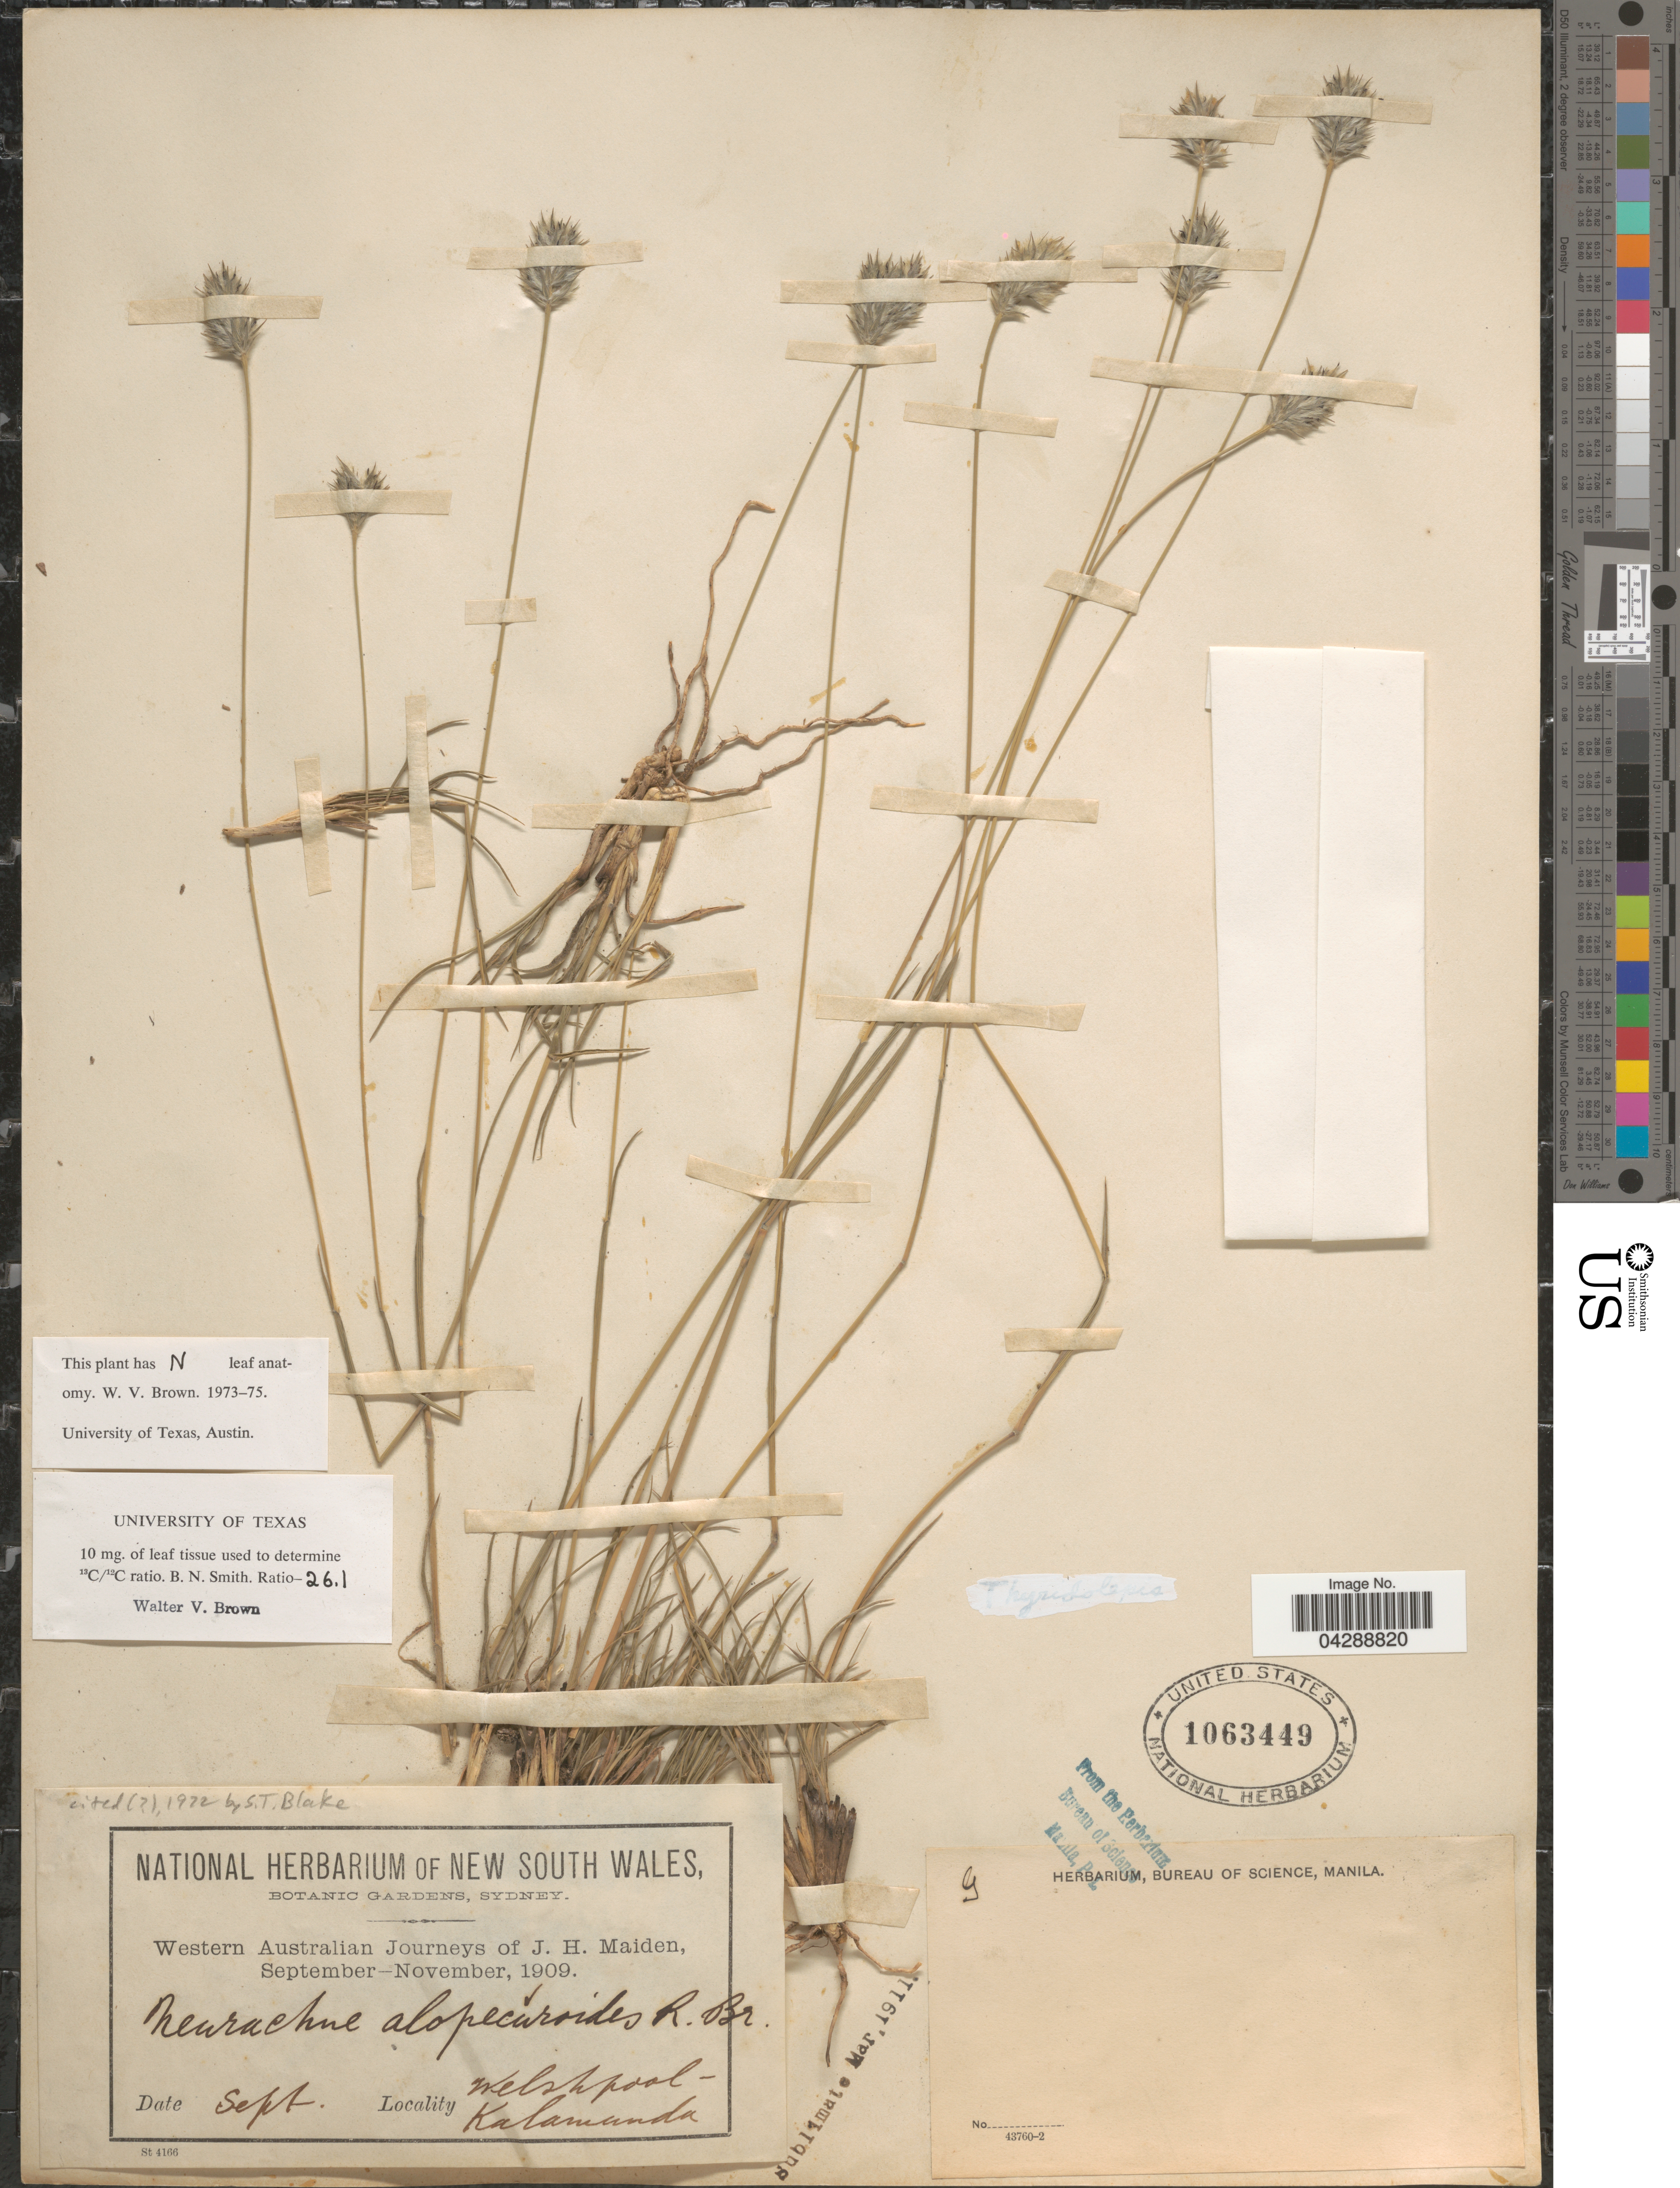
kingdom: Plantae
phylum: Tracheophyta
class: Liliopsida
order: Poales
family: Poaceae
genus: Neurachne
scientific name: Neurachne alopecuroidea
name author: R. Br.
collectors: J. Maiden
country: Australia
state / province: Western Australia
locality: Western Australian Journeys of J. H. Maiden, September-November, 1909. Welshpool-Kalamanda.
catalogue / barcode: US 1063449